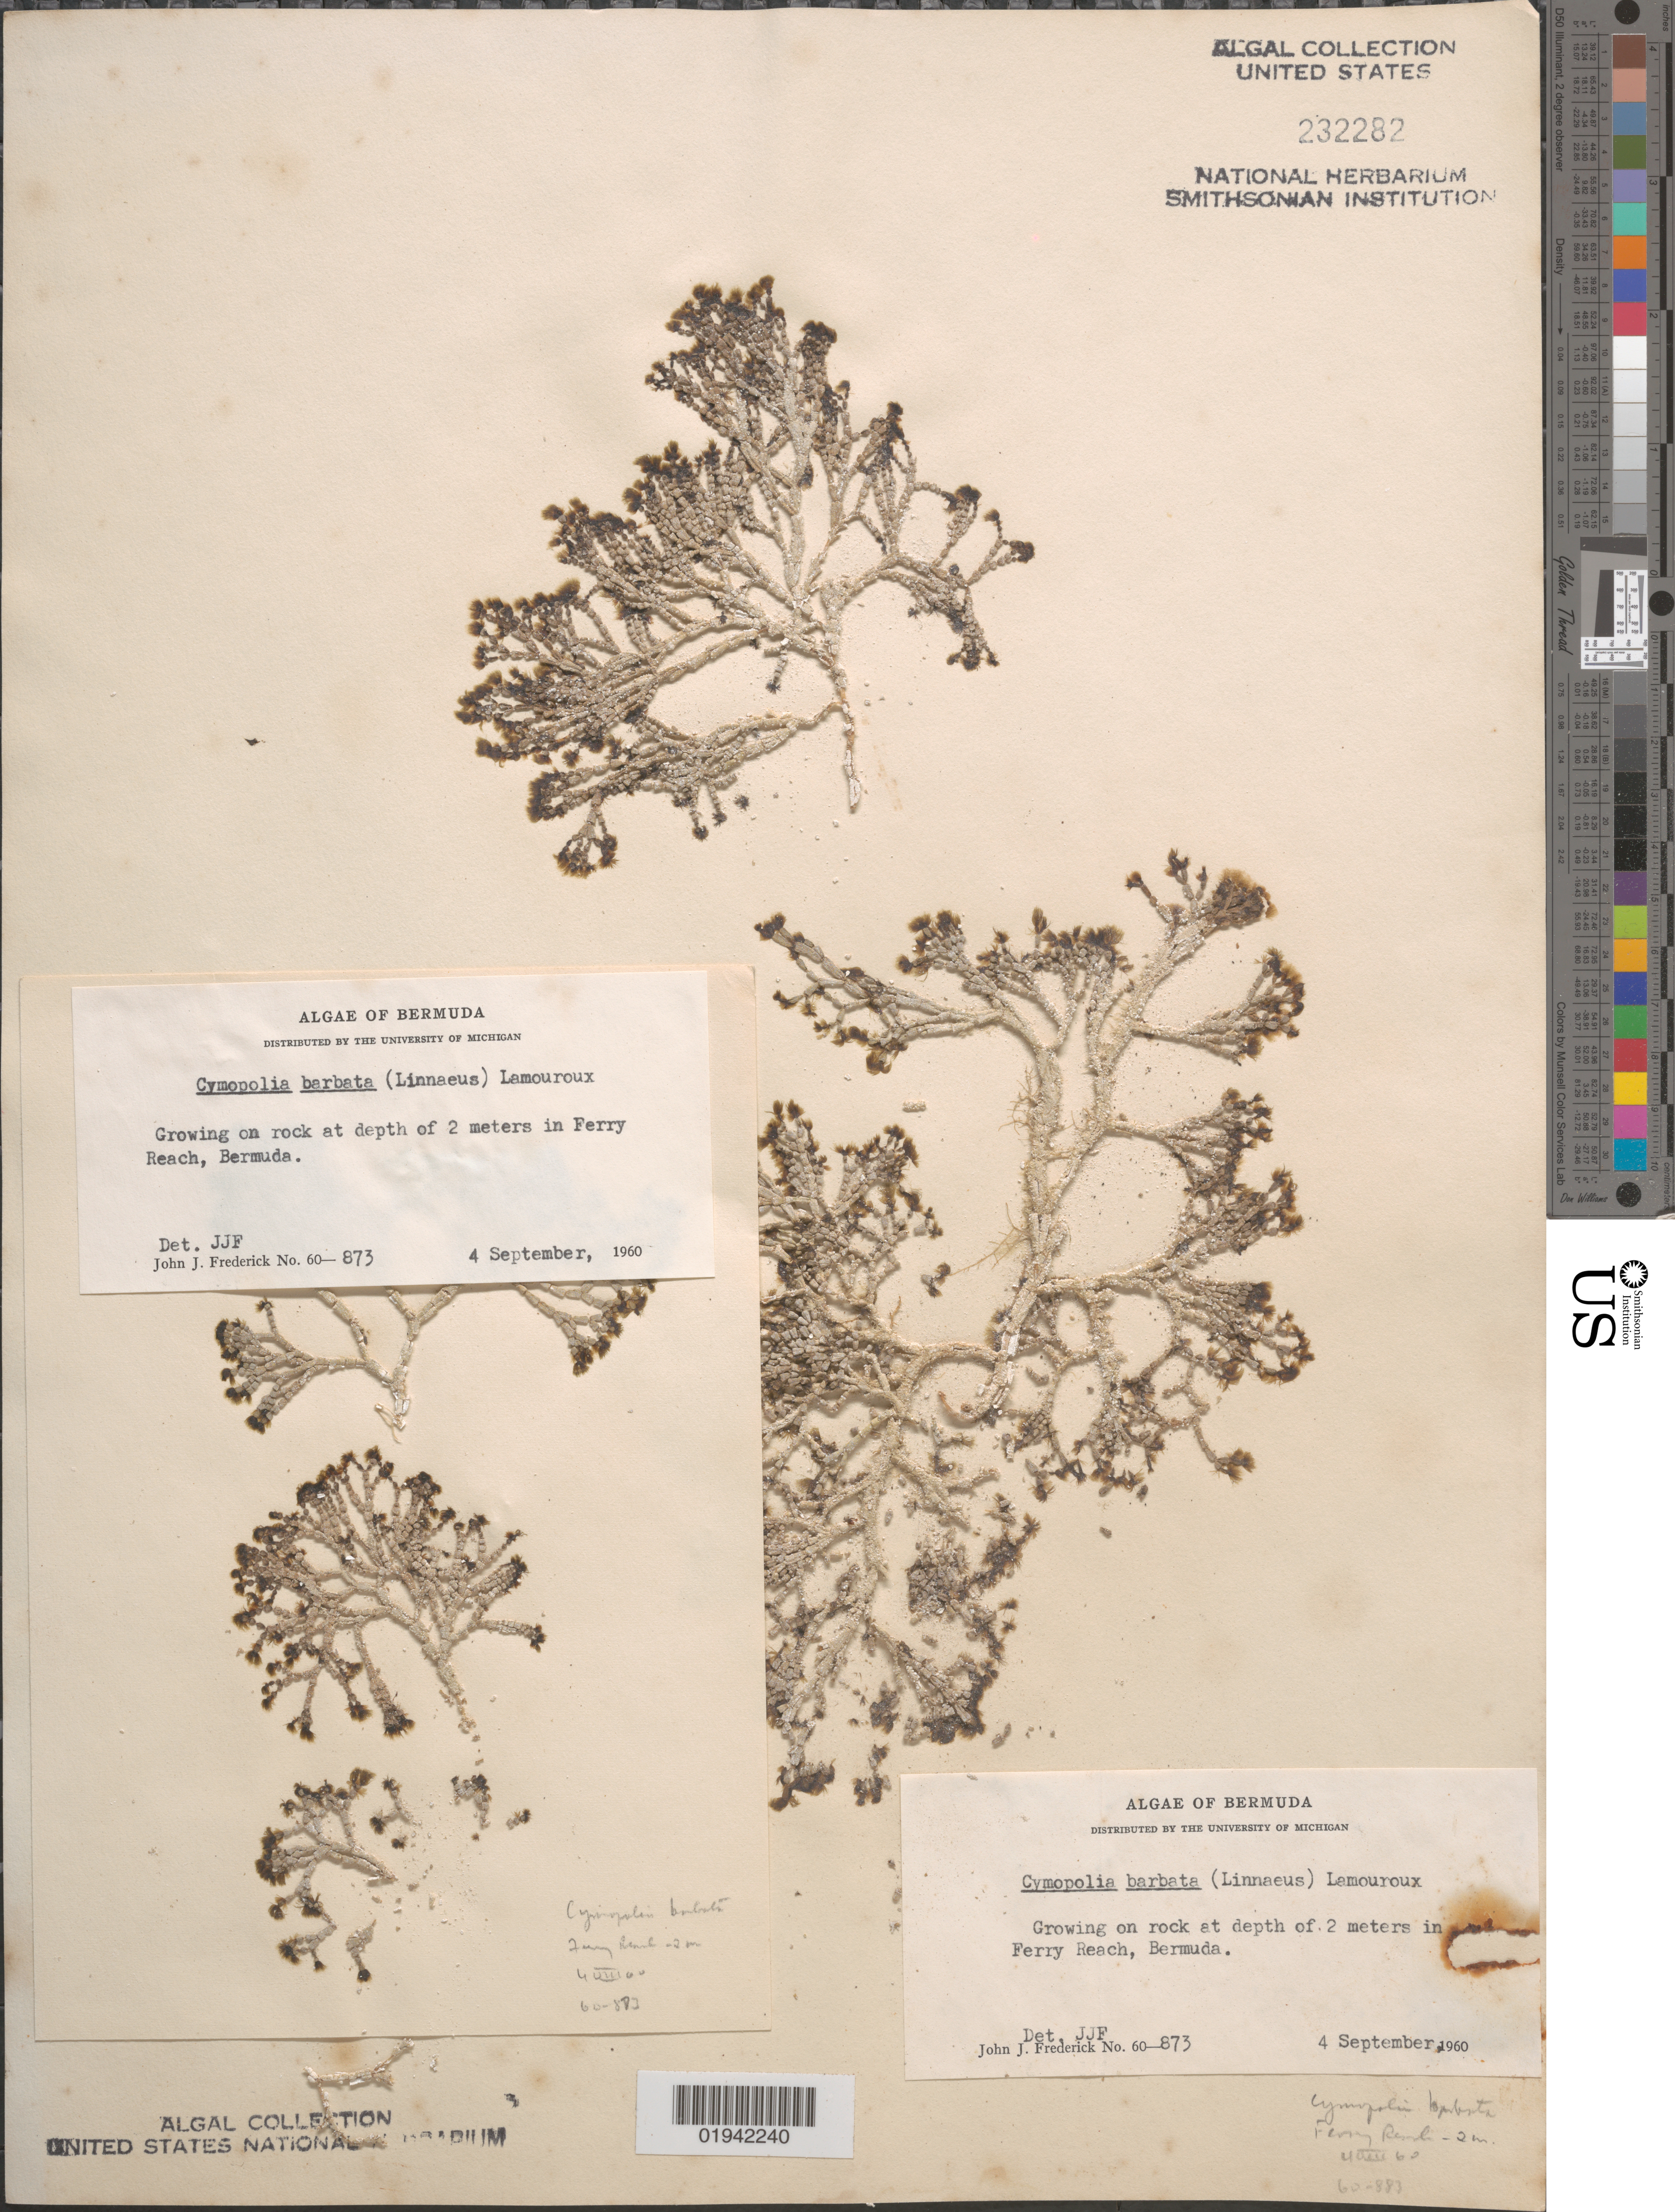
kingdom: Plantae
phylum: Chlorophyta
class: Ulvophyceae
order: Dasycladales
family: Dasycladaceae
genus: Cymopolia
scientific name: Cymopolia barbata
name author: (L.) J.V.Lamouroux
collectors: J. Frederick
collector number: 60-873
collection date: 1960-09-04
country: Bermuda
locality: Growing on rock at depth of 2 meters in Ferry Reach.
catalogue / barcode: US 322282